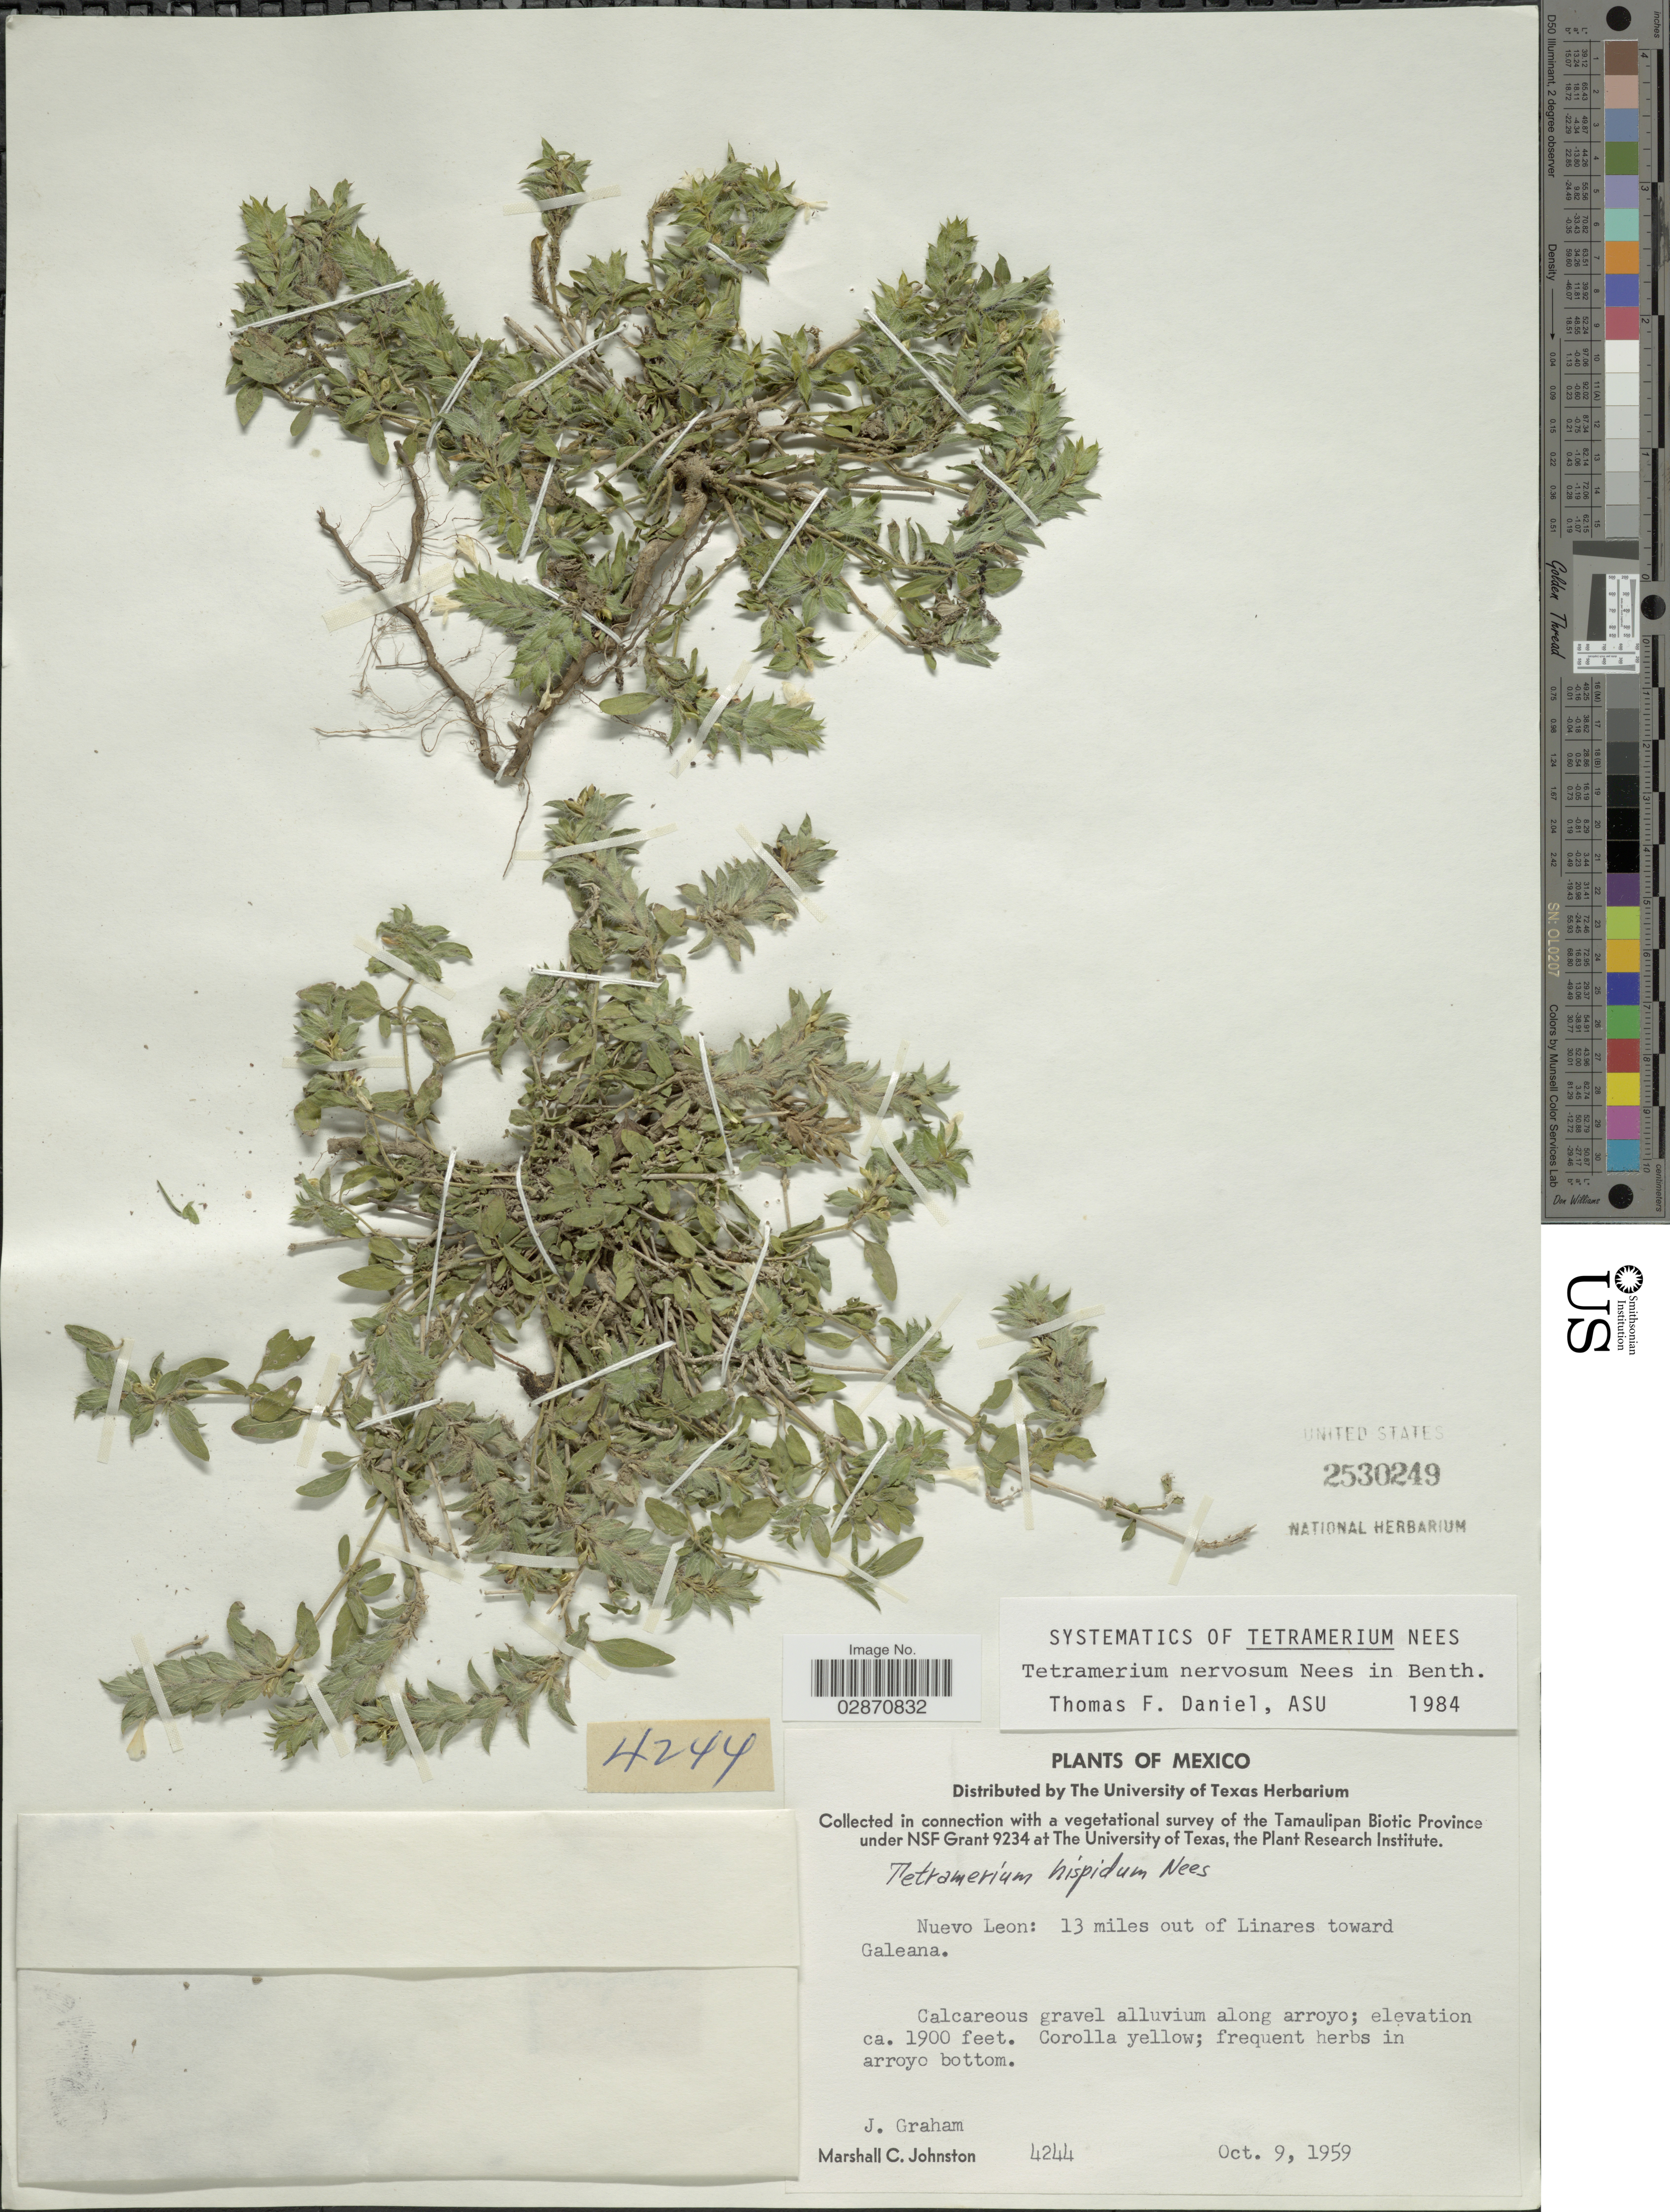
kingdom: Plantae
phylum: Tracheophyta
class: Magnoliopsida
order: Lamiales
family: Acanthaceae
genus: Tetramerium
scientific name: Tetramerium nervosum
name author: Nees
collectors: J. Graham & M. Johnston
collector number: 4244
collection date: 1959-10-09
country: Mexico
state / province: Nuevo León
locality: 13 miles out of Linares toward Galeana.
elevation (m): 579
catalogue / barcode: US 2530249